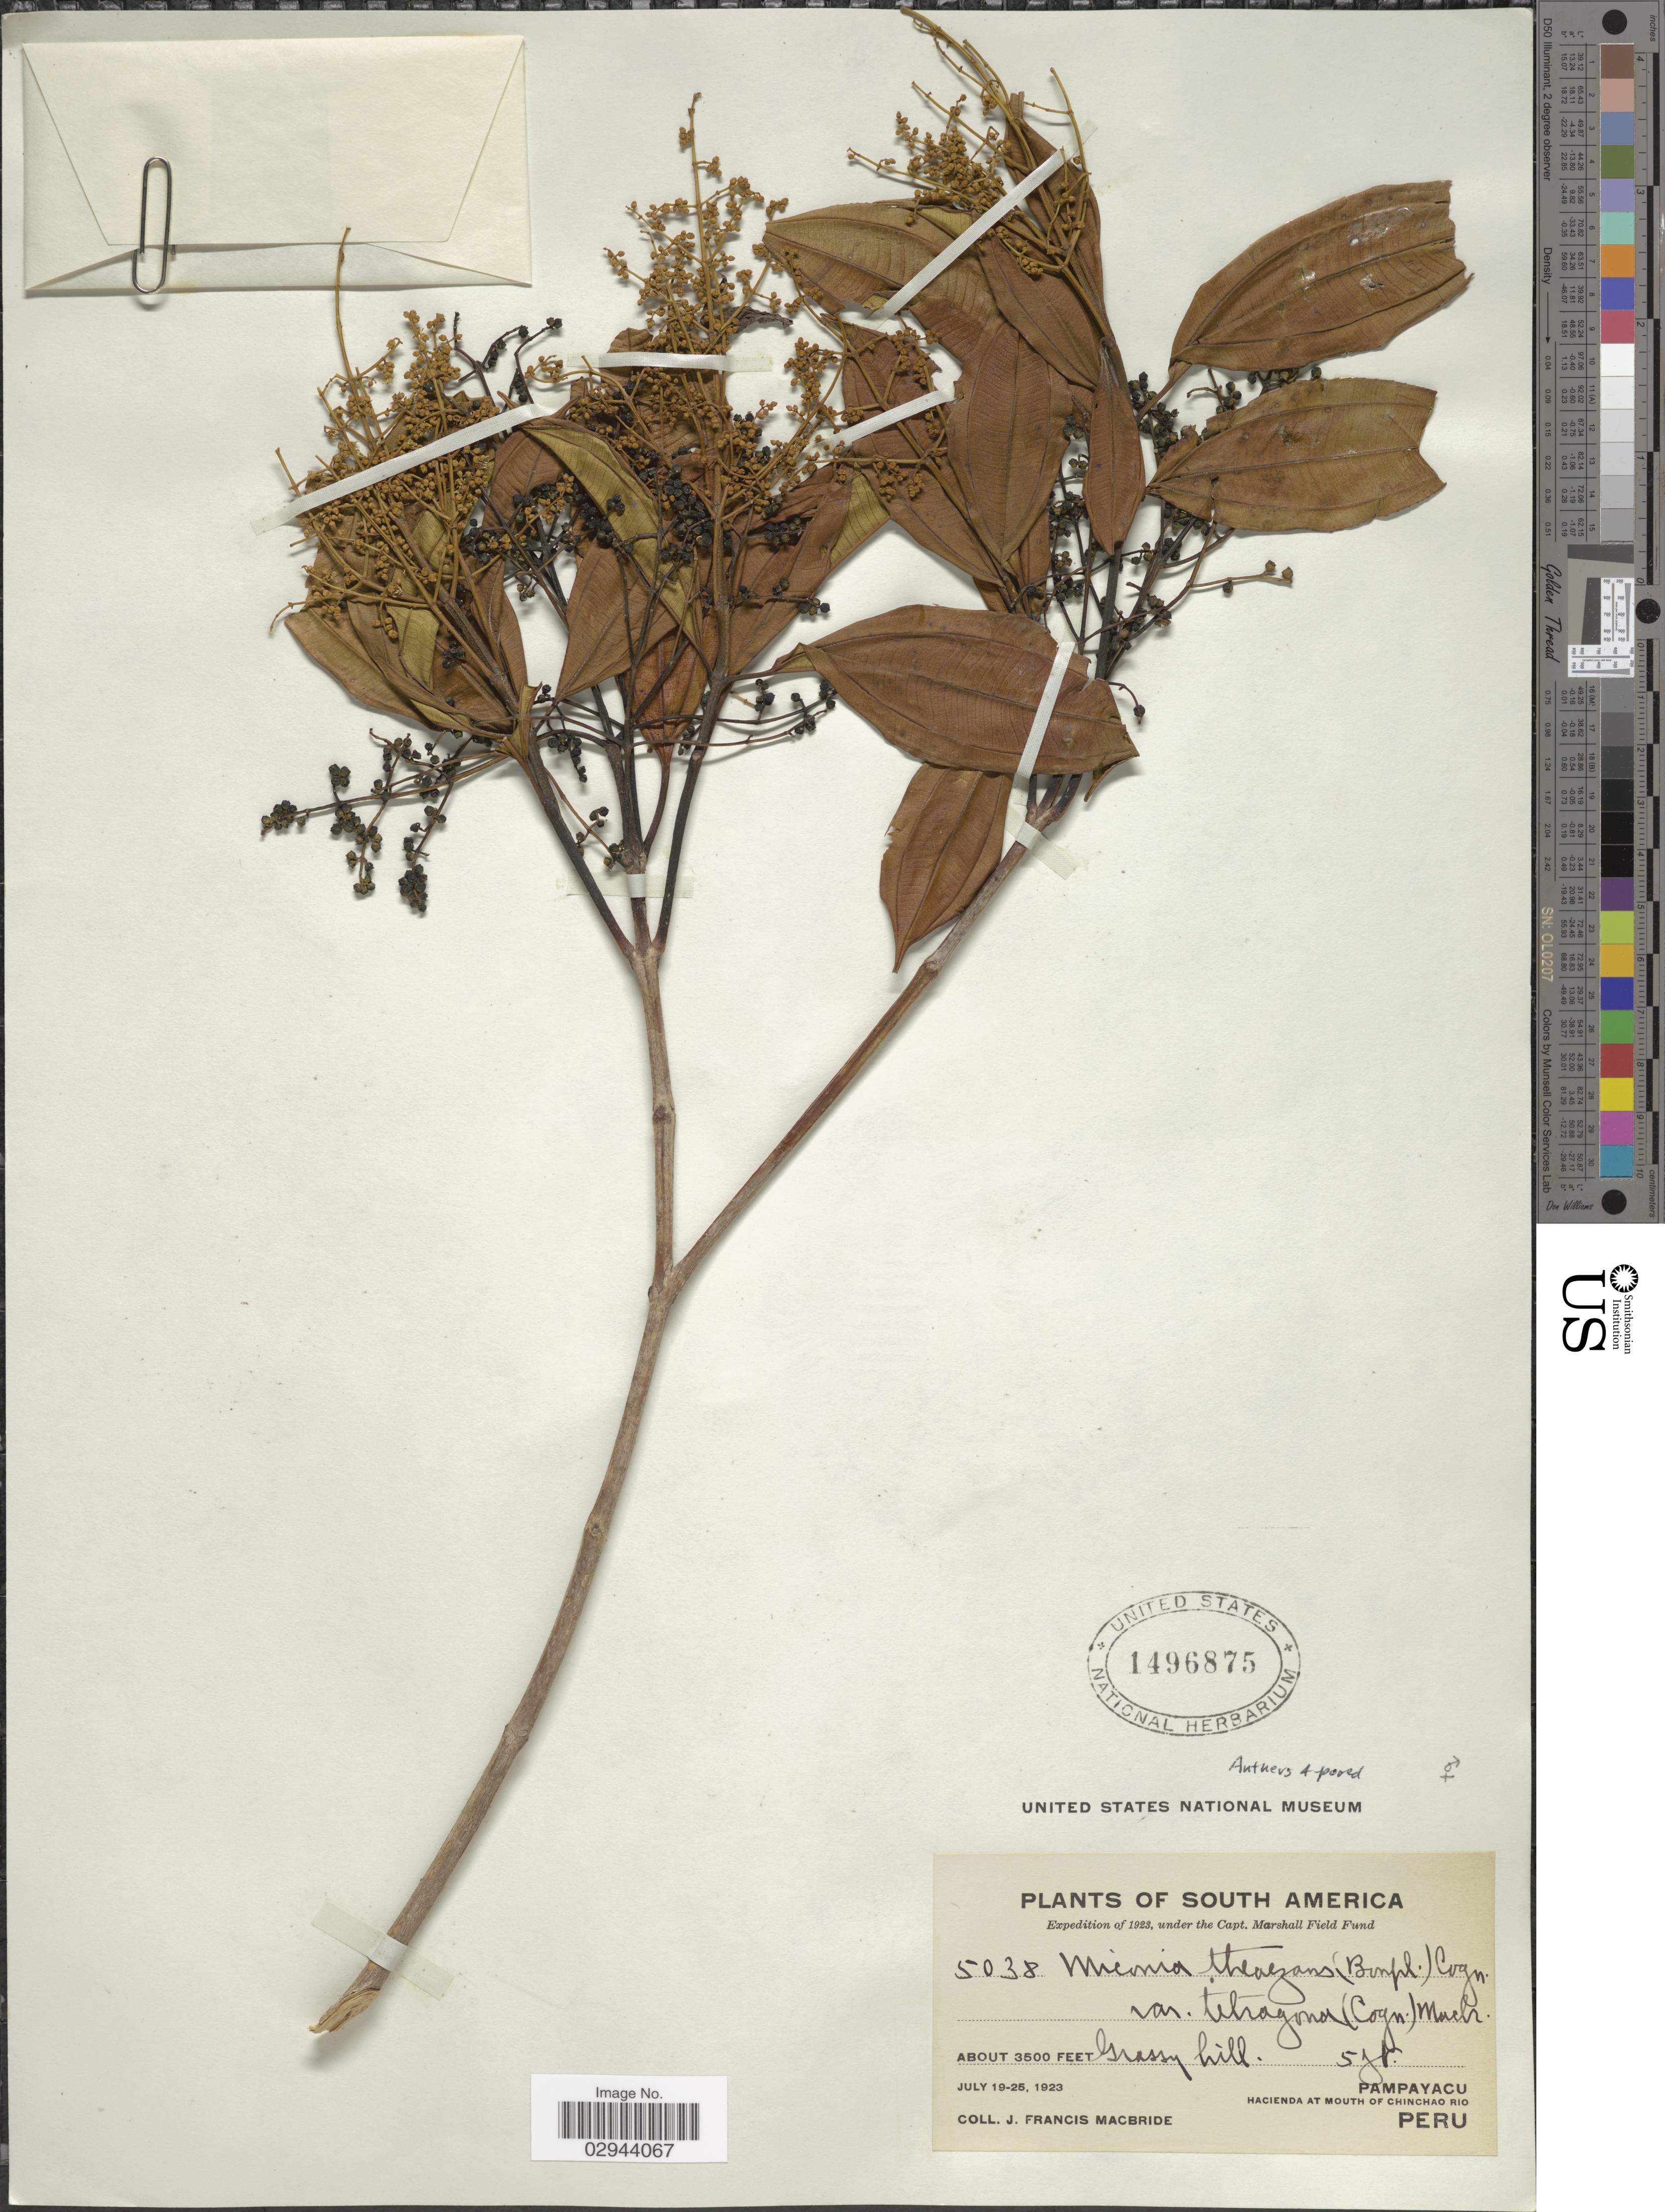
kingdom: Plantae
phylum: Tracheophyta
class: Magnoliopsida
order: Myrtales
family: Melastomataceae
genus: Miconia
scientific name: Miconia theizans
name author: (Bonpl.) Cogn.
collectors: J. F. Macbride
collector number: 5038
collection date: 1923-07-19/1923-07-25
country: Peru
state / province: San Martín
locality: Pampayacu, Hacienda at mouth of Chinchao Rio.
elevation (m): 1067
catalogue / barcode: US 1496875